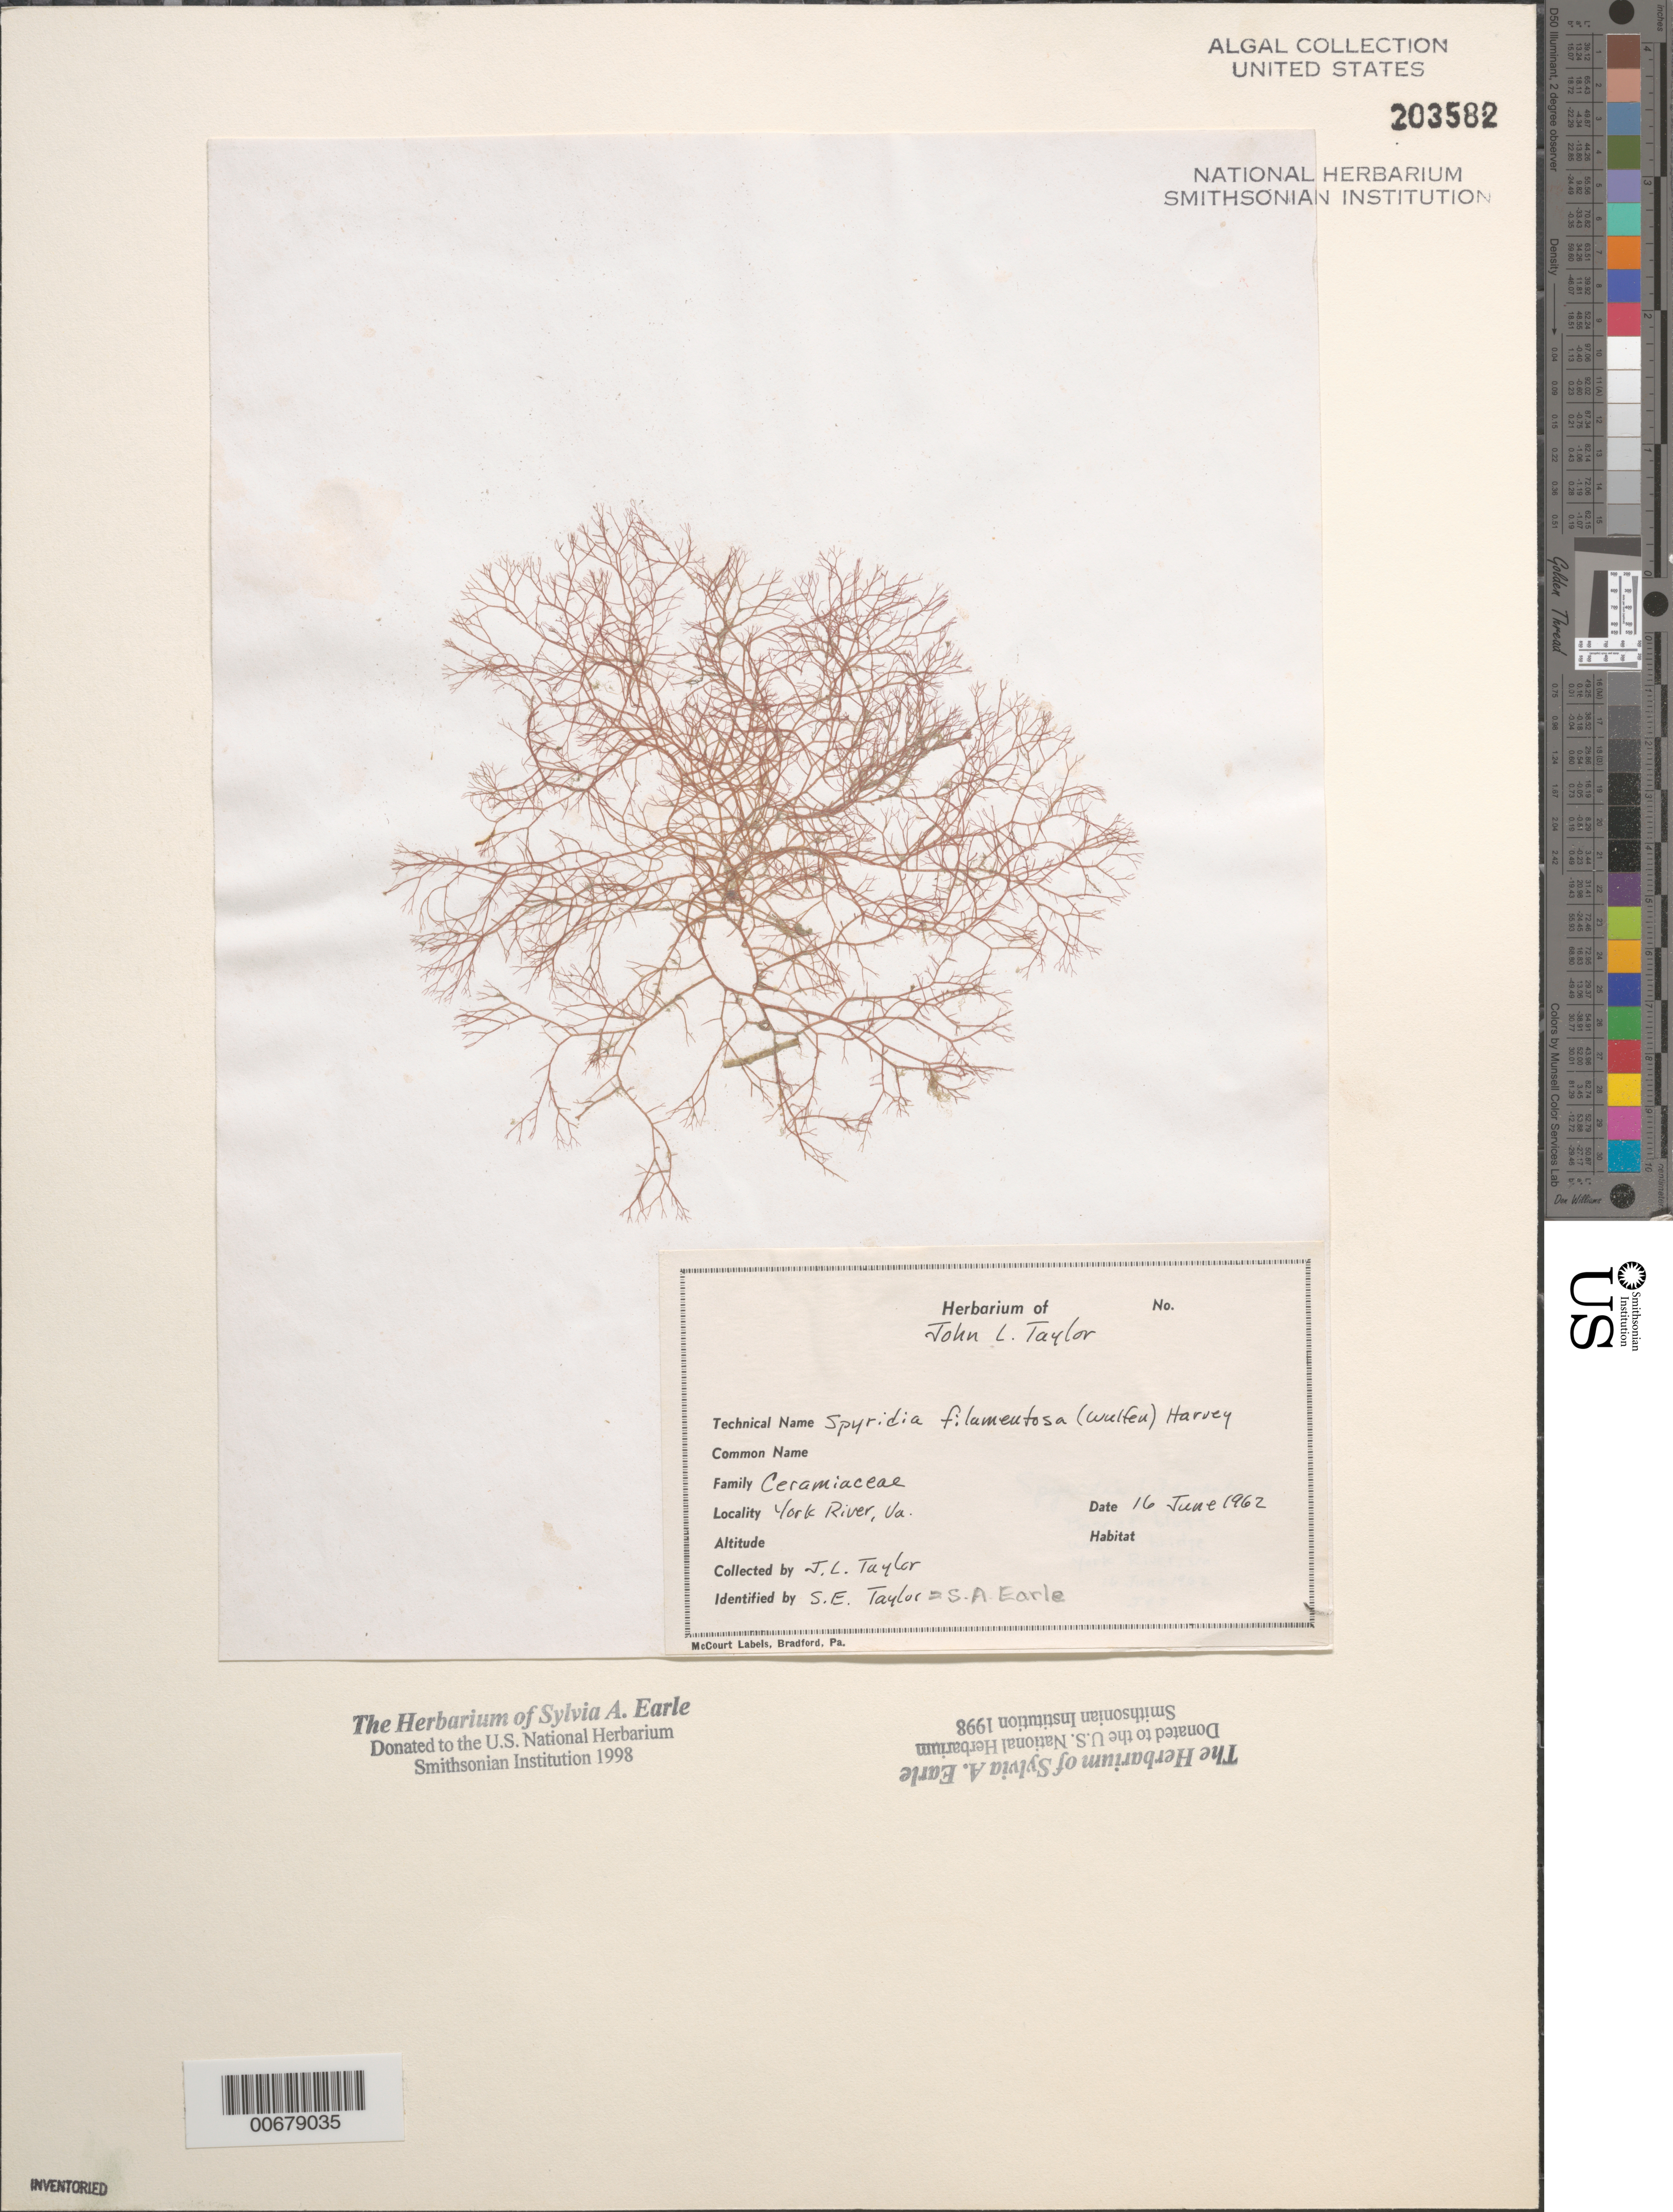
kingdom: Plantae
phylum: Rhodophyta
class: Florideophyceae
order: Ceramiales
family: Spyridiaceae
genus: Spyridia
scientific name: Spyridia filamentosa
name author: (Wulfen) Harv.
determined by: Earle, S. A.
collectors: J. L. Taylor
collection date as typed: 16 Jun 1962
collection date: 1962-06-16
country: United States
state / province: Virginia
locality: York River, base of bluff west of bridge across York River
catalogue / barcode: US 203582